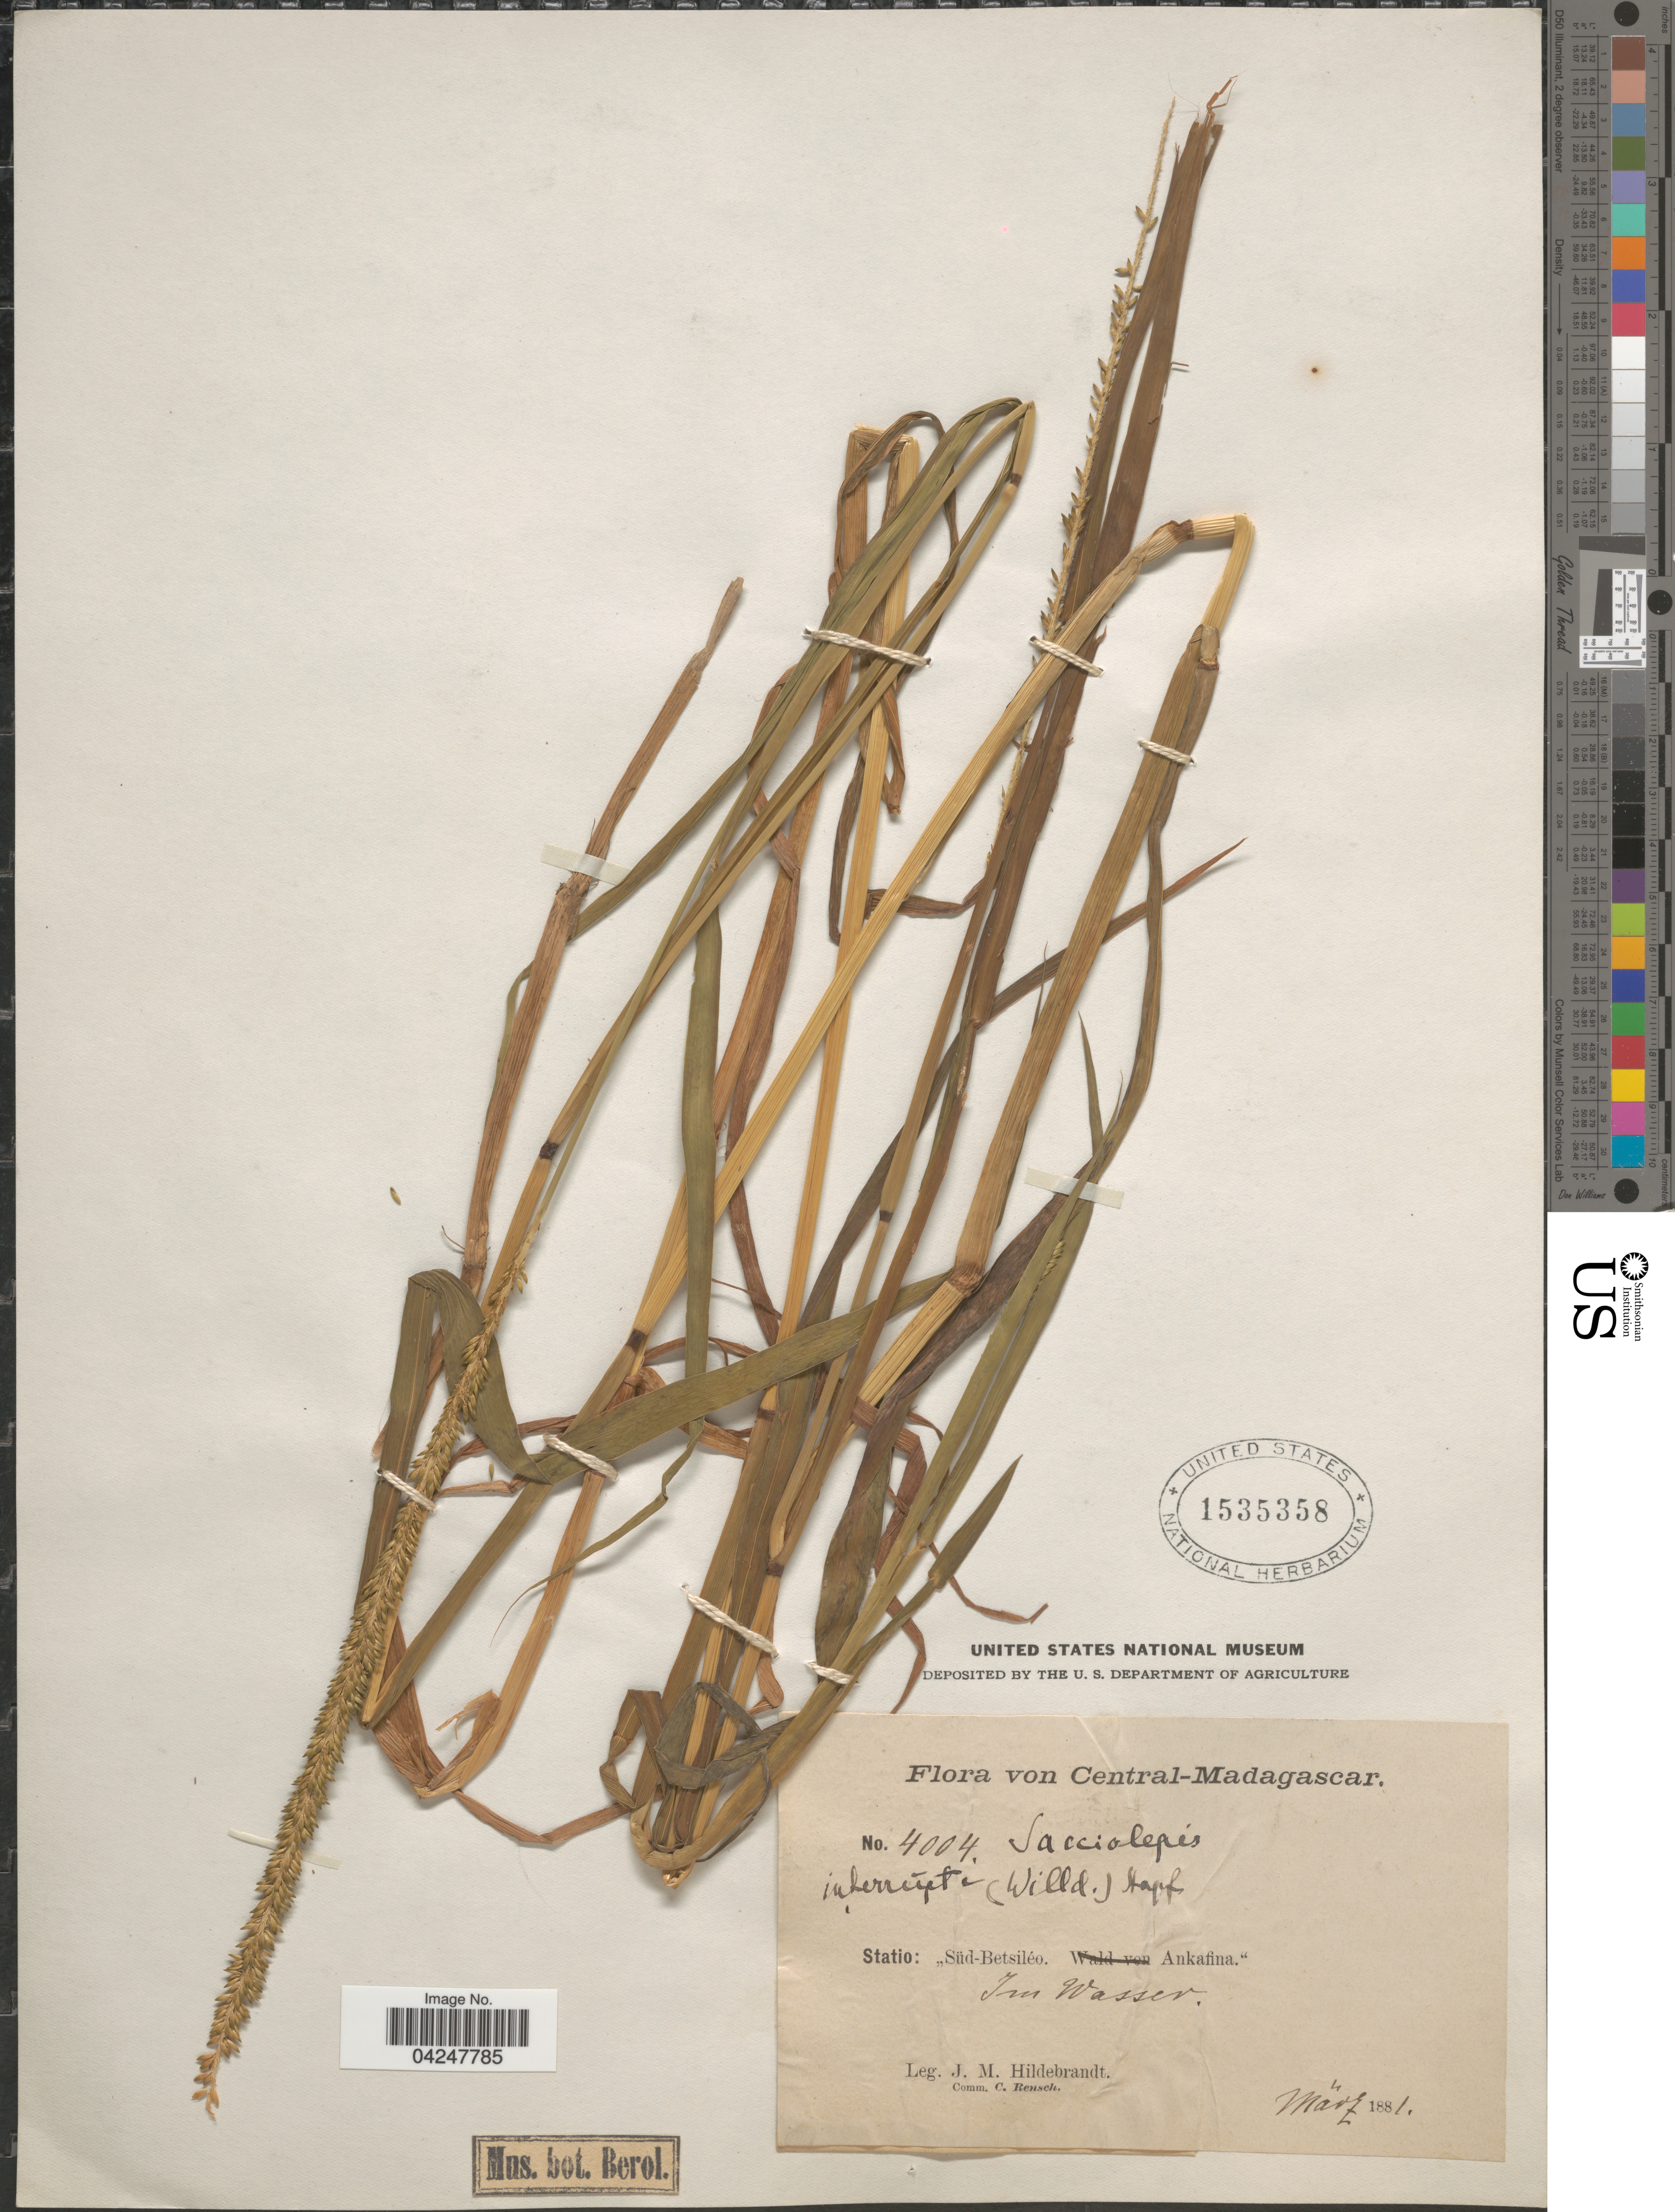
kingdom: Plantae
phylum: Tracheophyta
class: Liliopsida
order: Poales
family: Poaceae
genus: Sacciolepis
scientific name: Sacciolepis interrupta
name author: (Willd.) Stapf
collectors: J. Hildebrandt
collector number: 4004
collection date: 1881-03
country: Madagascar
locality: Central-Madagascar. "Süd-Betsiléo. Ankafina.".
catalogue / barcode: US 1535358